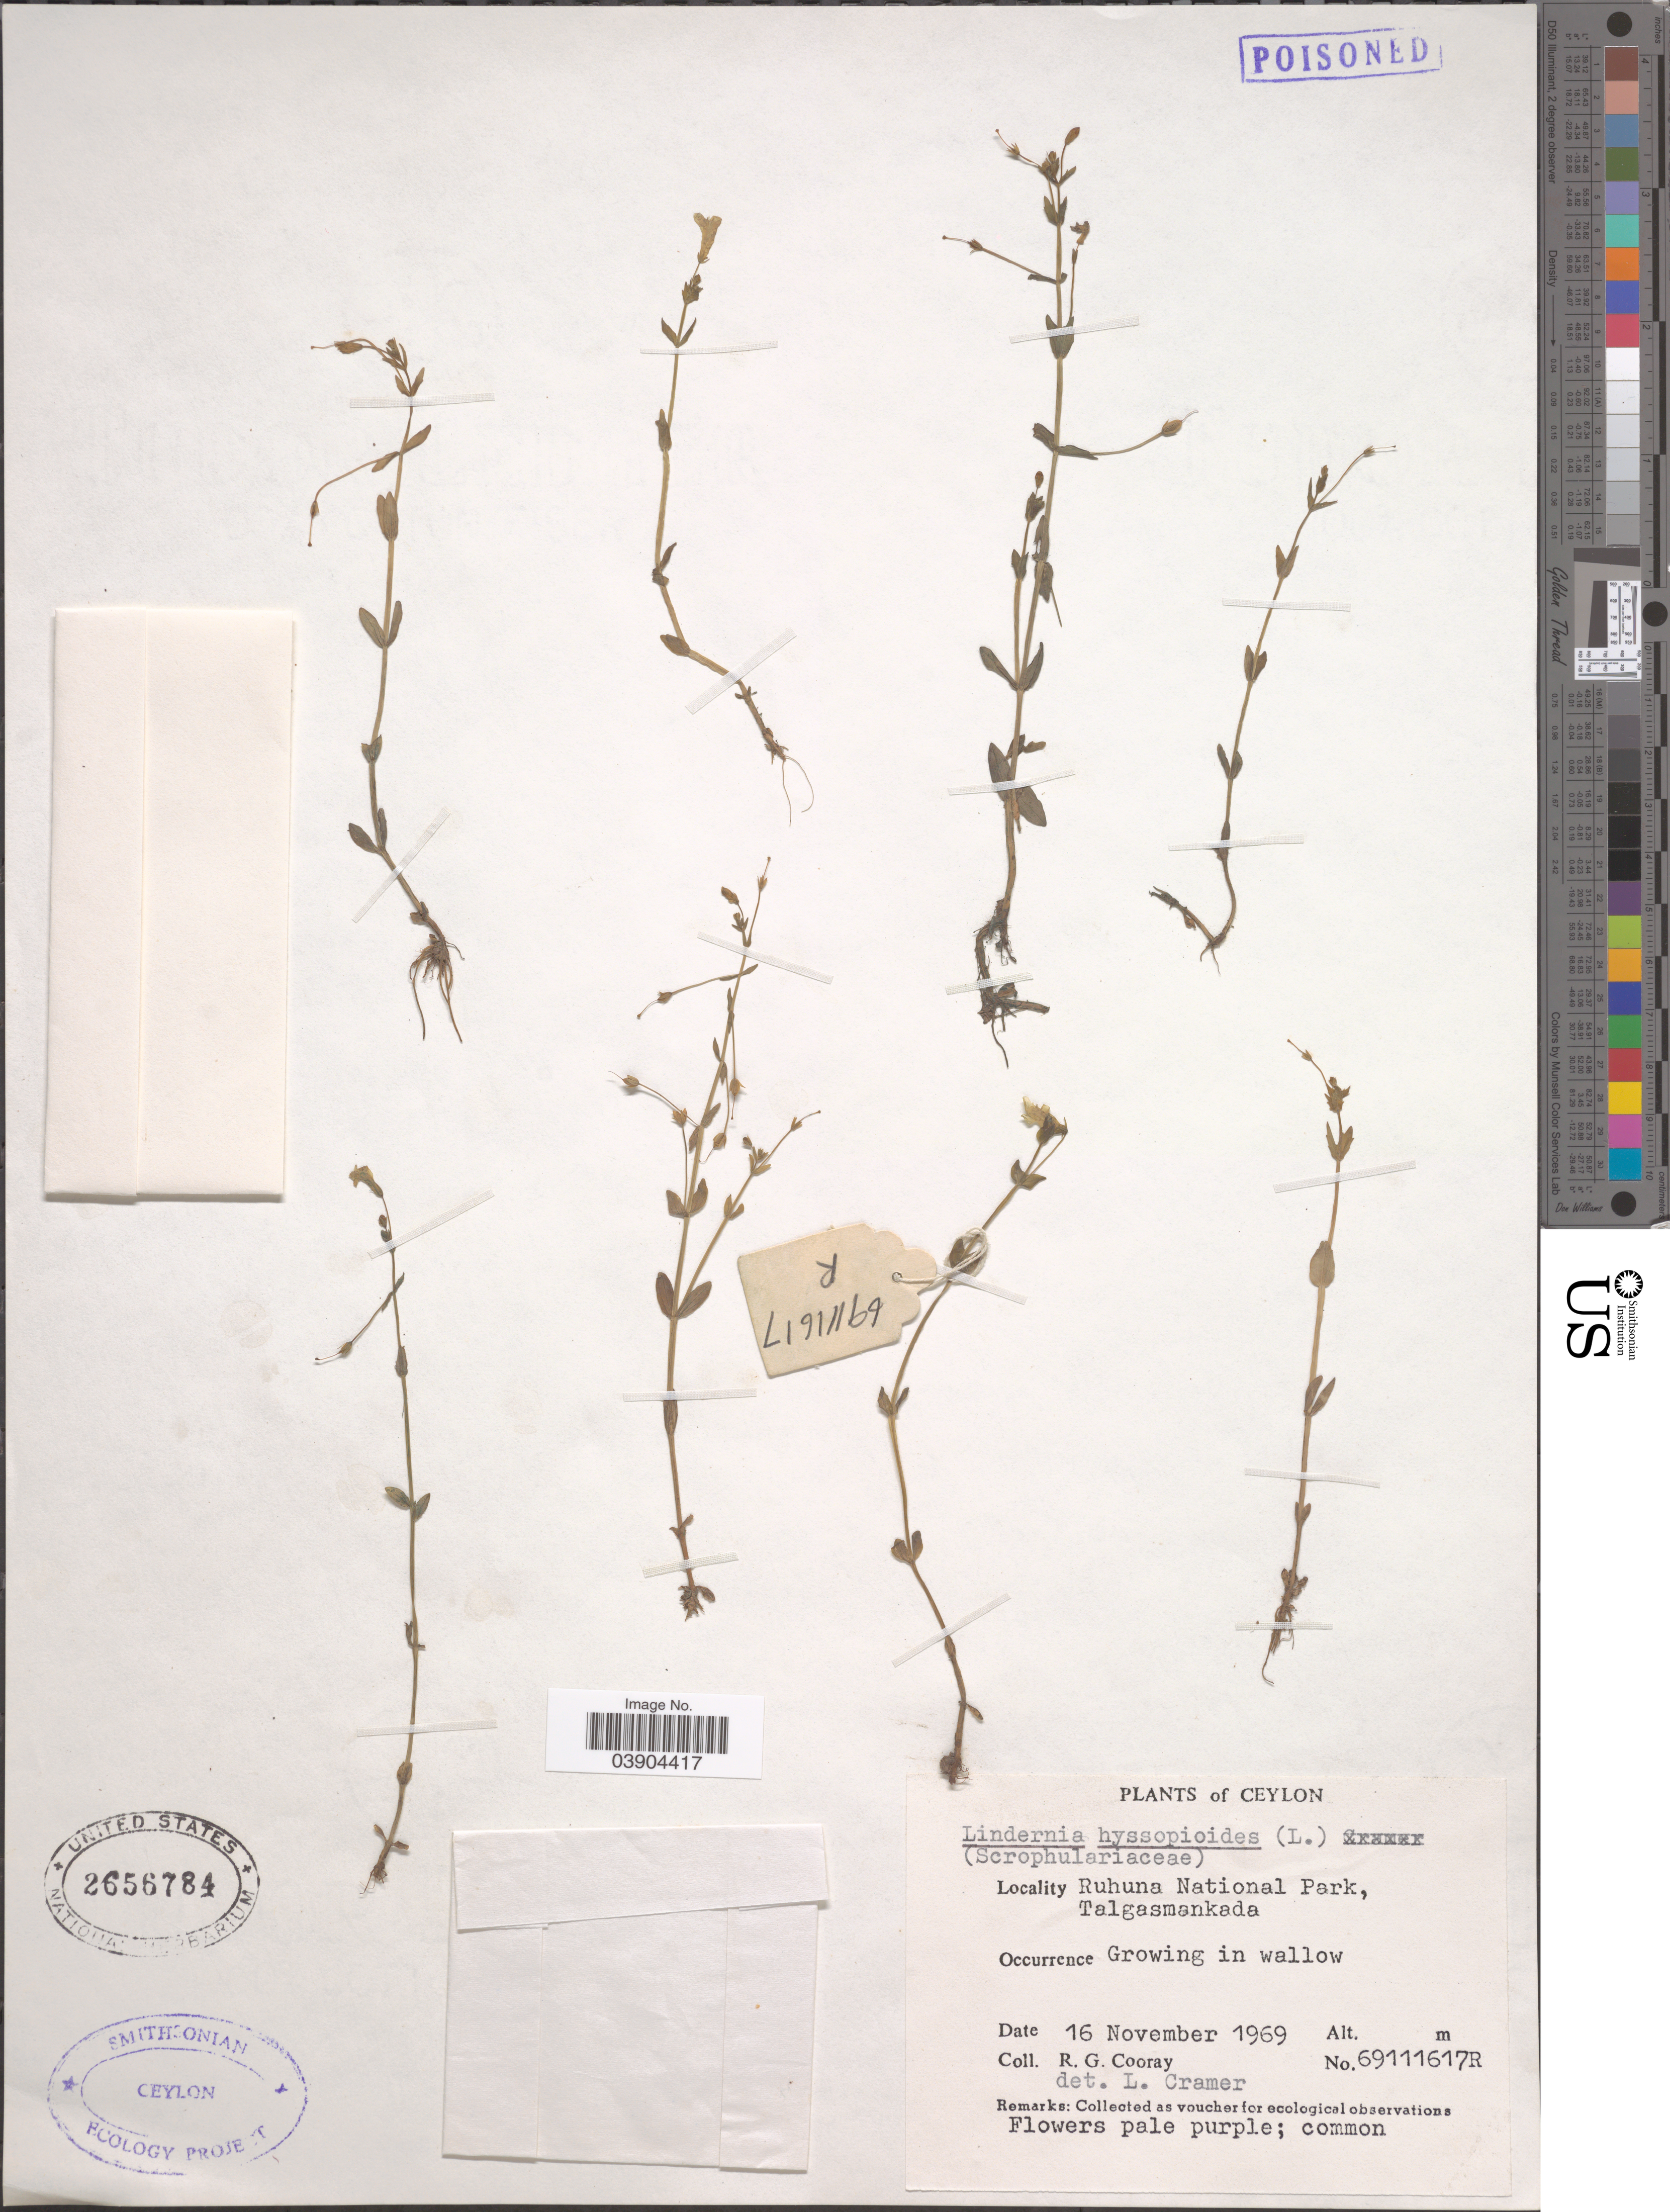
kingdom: Plantae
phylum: Tracheophyta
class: Magnoliopsida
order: Lamiales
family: Linderniaceae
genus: Lindernia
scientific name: Lindernia hyssopioides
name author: (L.) Haines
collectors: R. Cooray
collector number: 69111617R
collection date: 1969-11-16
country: Sri Lanka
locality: Ceylon. Ruhuna National Park, Talgasmankada.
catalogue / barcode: US 2656784